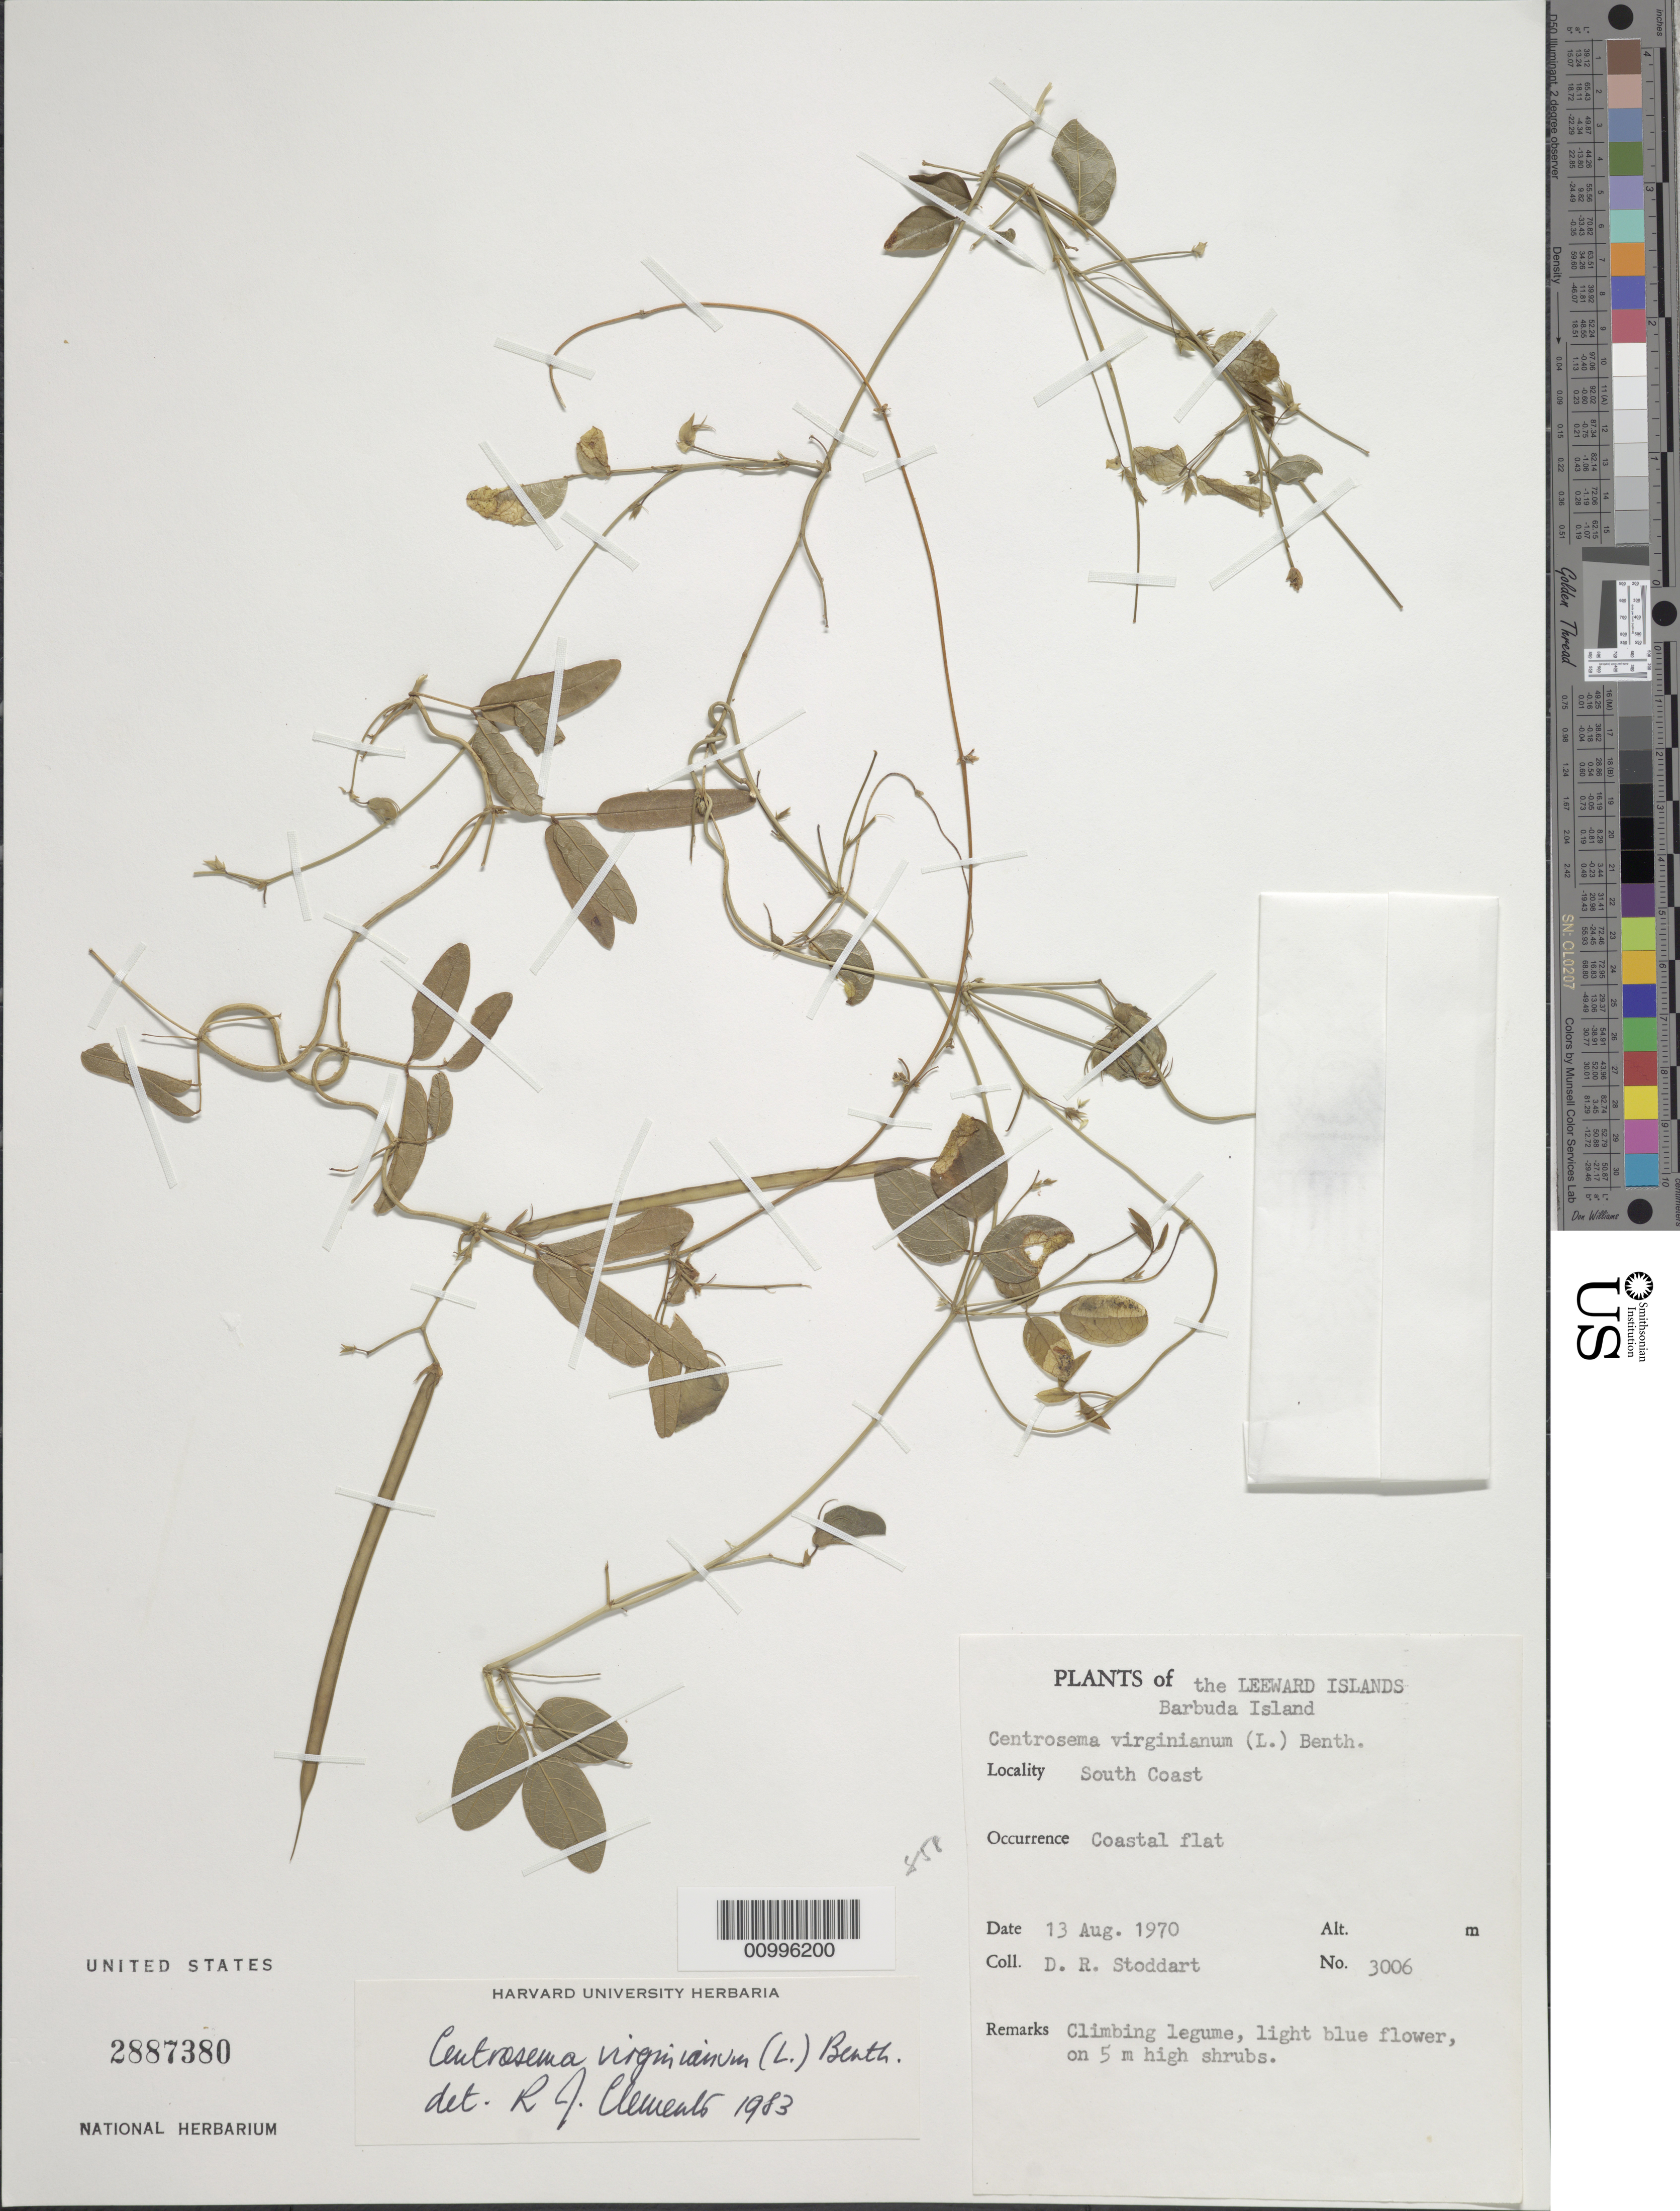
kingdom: Plantae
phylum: Tracheophyta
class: Magnoliopsida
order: Fabales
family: Fabaceae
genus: Centrosema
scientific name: Centrosema virginianum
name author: (L.) Benth.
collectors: D. R. Stoddart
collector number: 3006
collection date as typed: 13 Aug 1970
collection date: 1970-08-13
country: Antigua and Barbuda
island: Barbuda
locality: S Coast of Leeward Islands in ght Barbuda Island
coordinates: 0 N, 0 E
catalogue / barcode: US 2887380